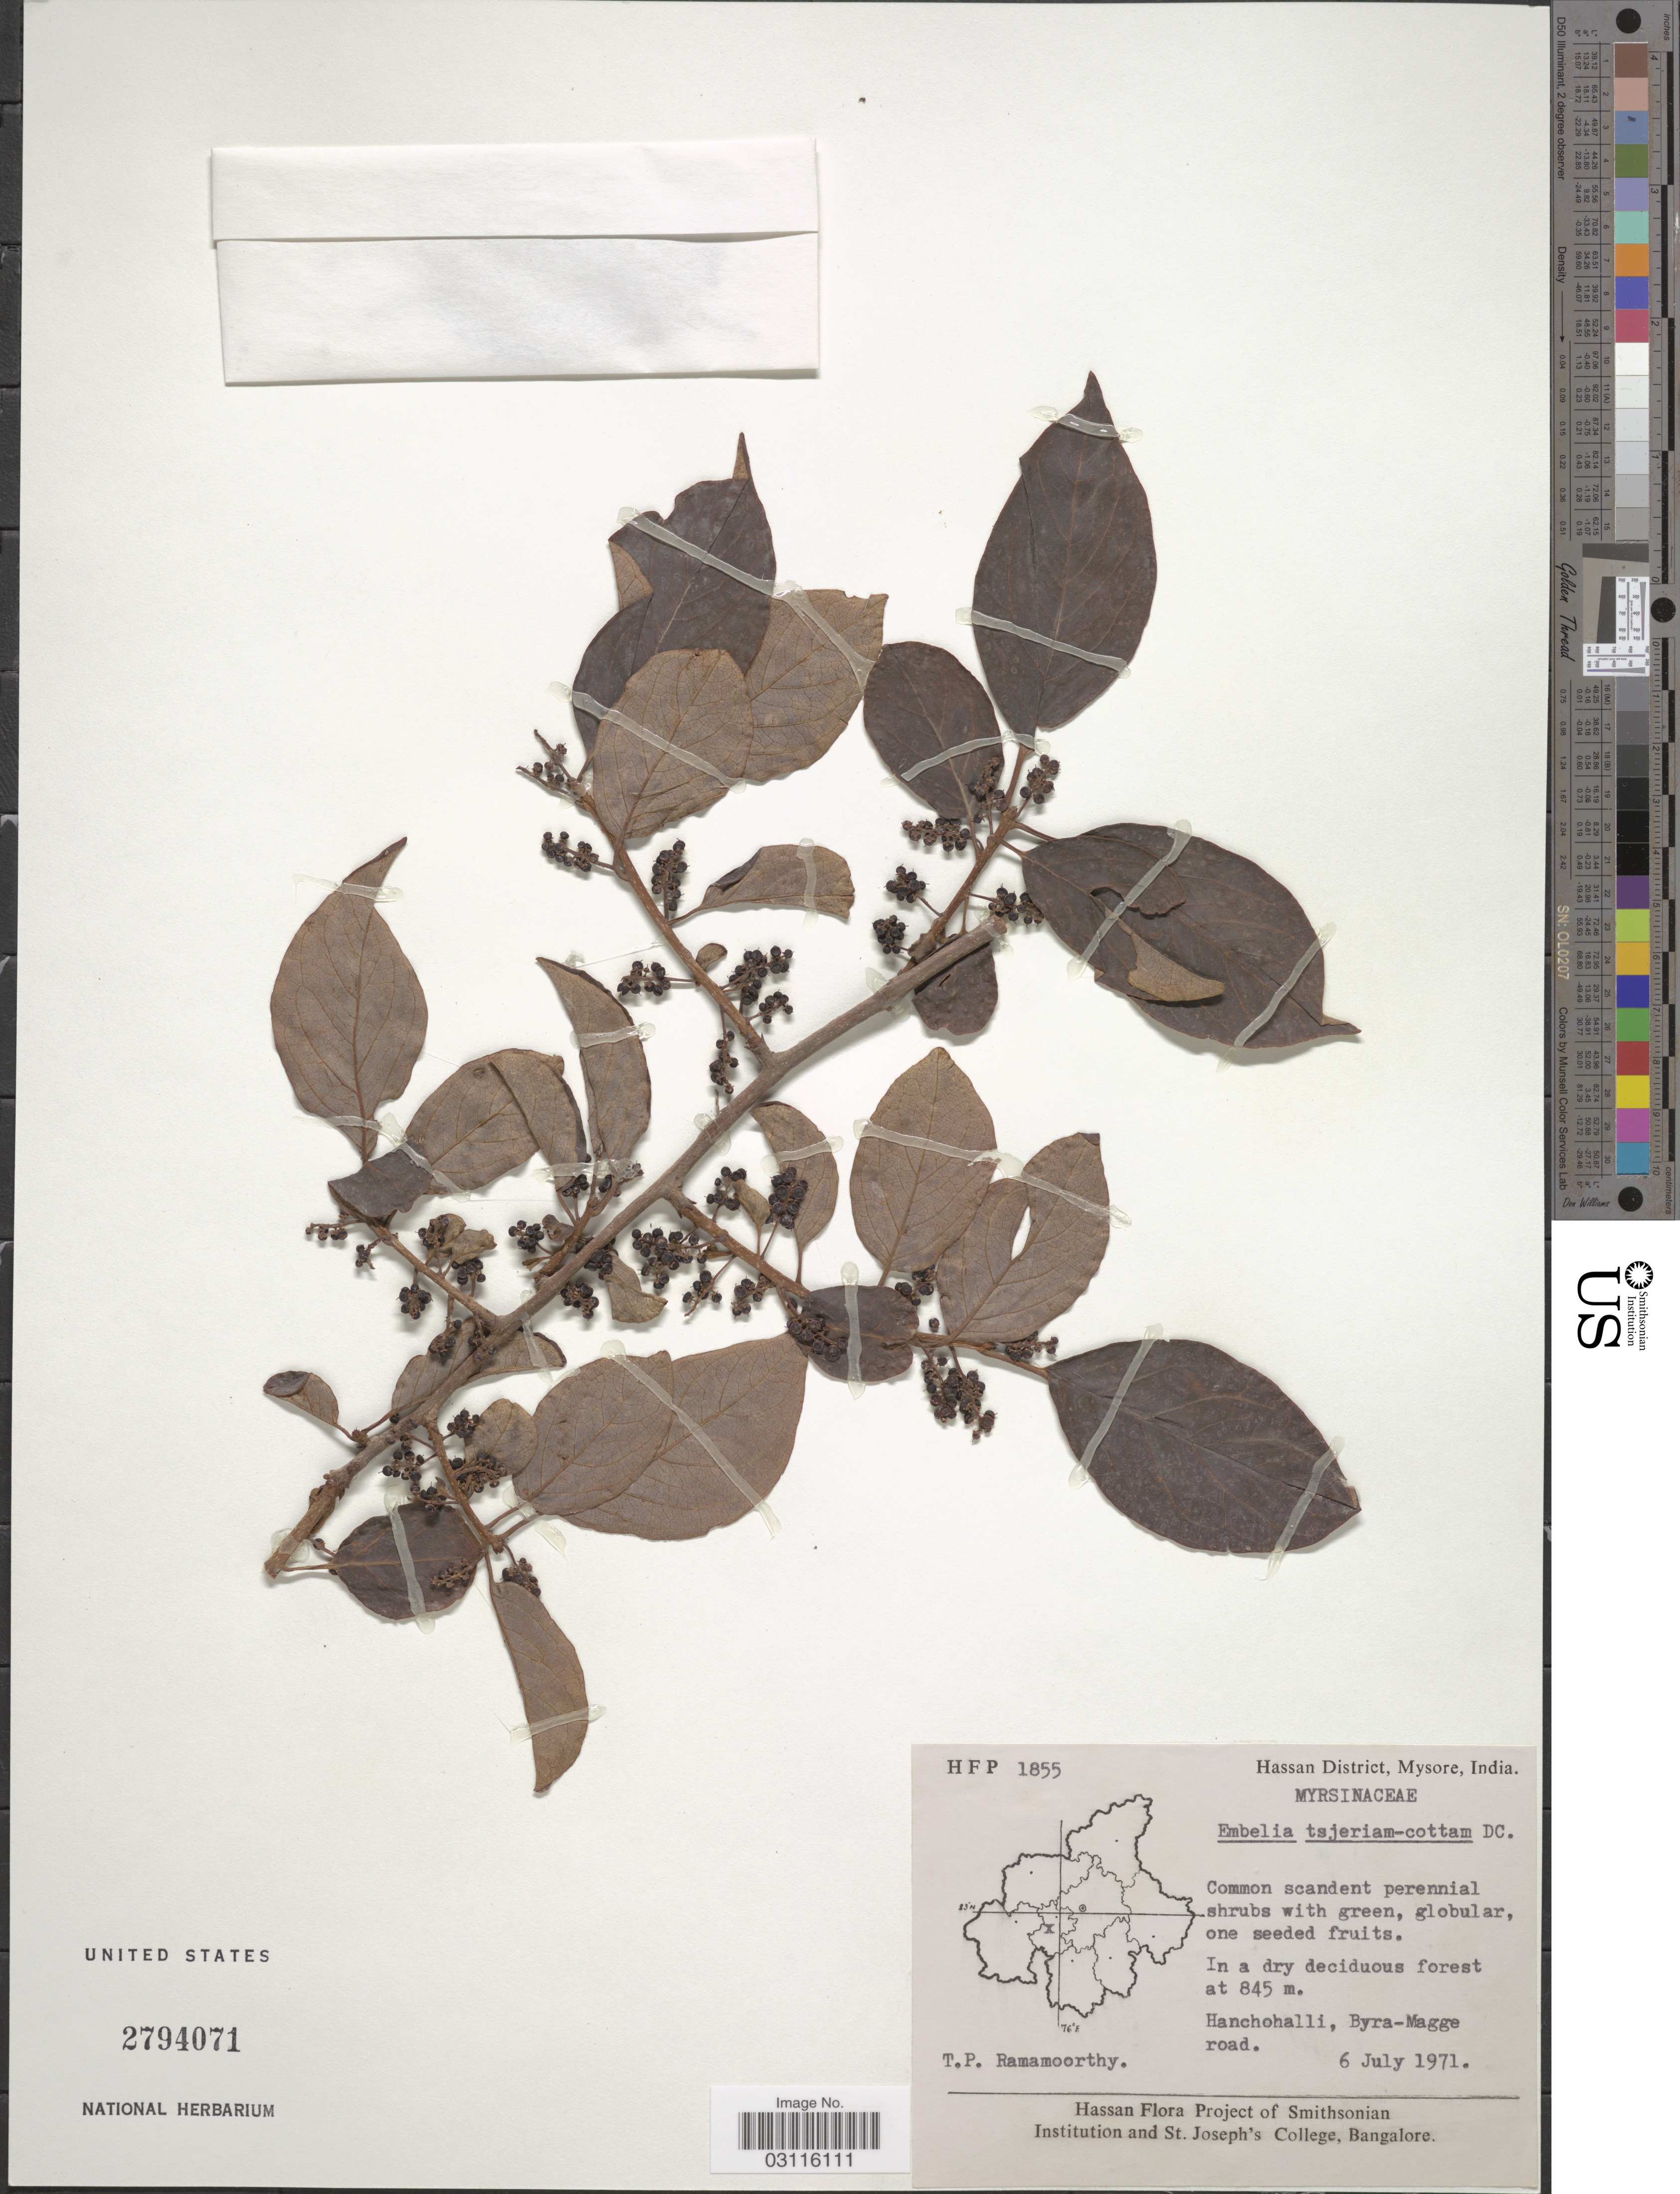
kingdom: Plantae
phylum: Tracheophyta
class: Magnoliopsida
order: Ericales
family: Primulaceae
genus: Embelia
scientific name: Embelia tsjeriam-cottam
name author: (Roem. & Schult.) A. DC.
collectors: T. P. Ramamoorthy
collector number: HFP1855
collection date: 1971-07-06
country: India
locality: Hassan District, Mysore, Hanchohalli, Byra-Magge road.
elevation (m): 845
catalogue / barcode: US 2794071